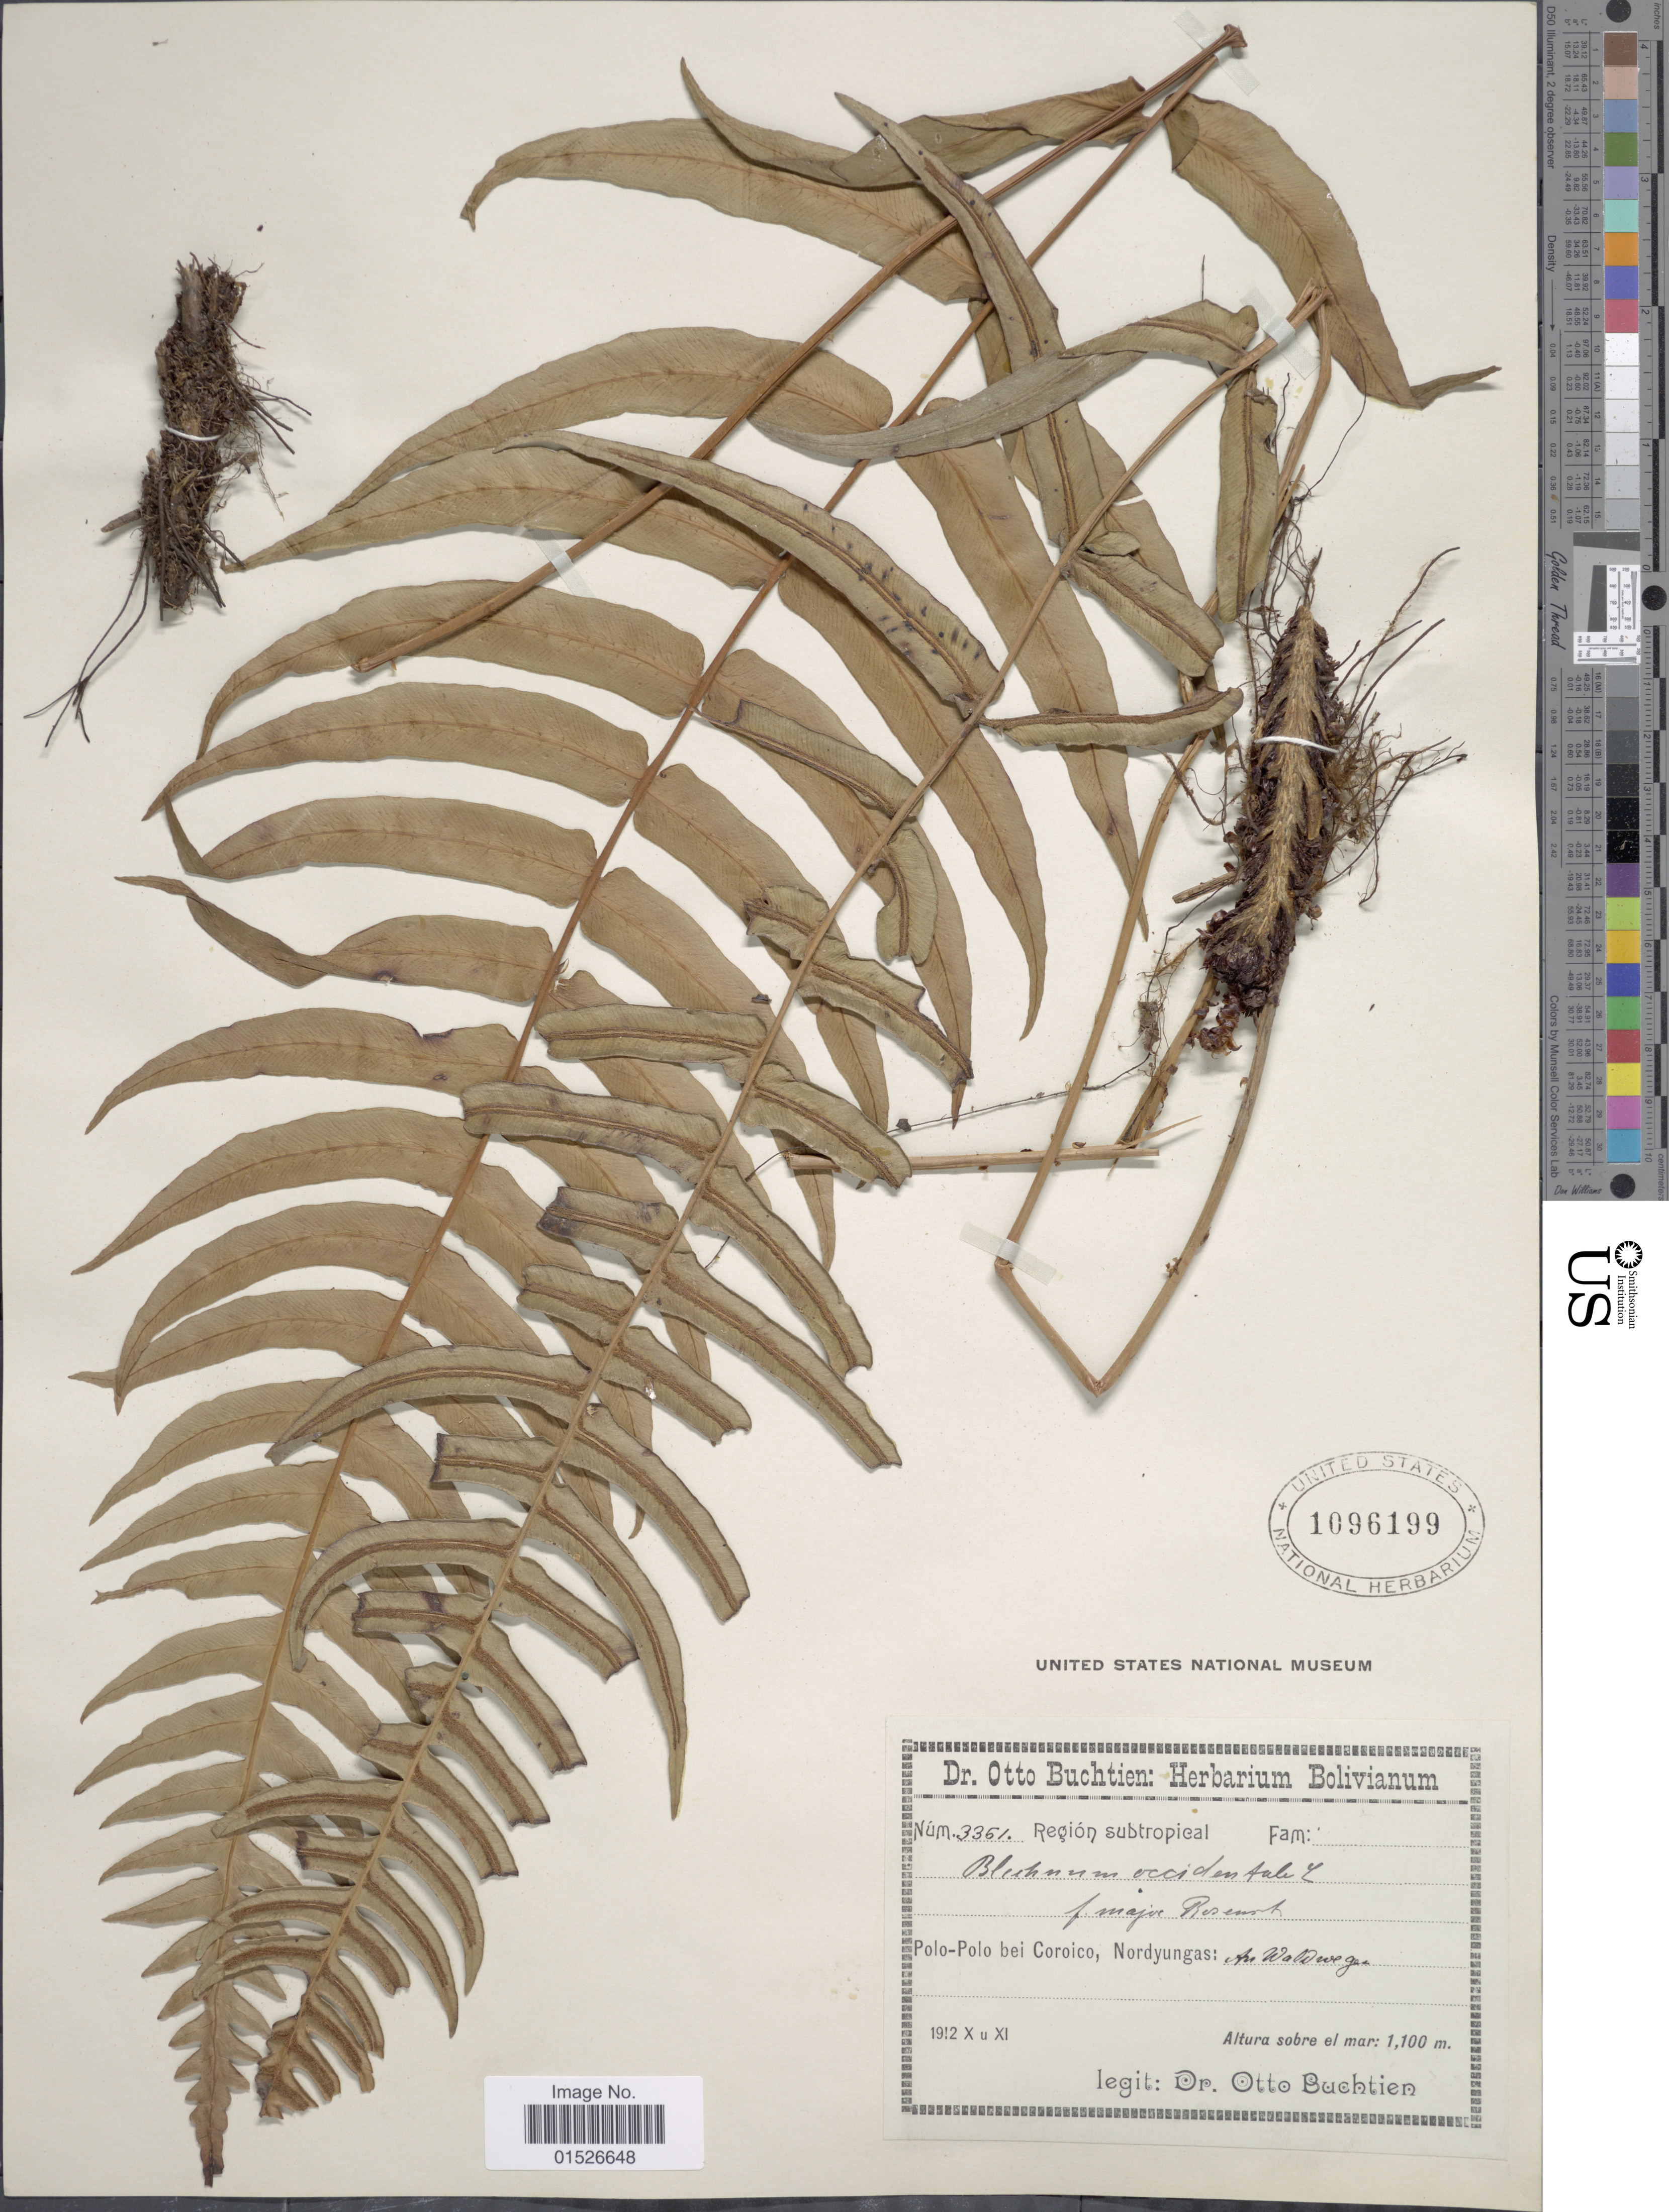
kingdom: Plantae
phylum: Tracheophyta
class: Polypodiopsida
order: Polypodiales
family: Blechnaceae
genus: Blechnum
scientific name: Blechnum occidentale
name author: L.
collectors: O. Buchtien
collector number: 3351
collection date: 1912-10/1912-11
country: Bolivia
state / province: La Paz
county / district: Nor Yungas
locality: Polo-Polo bei Coroico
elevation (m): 1100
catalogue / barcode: US 1096199